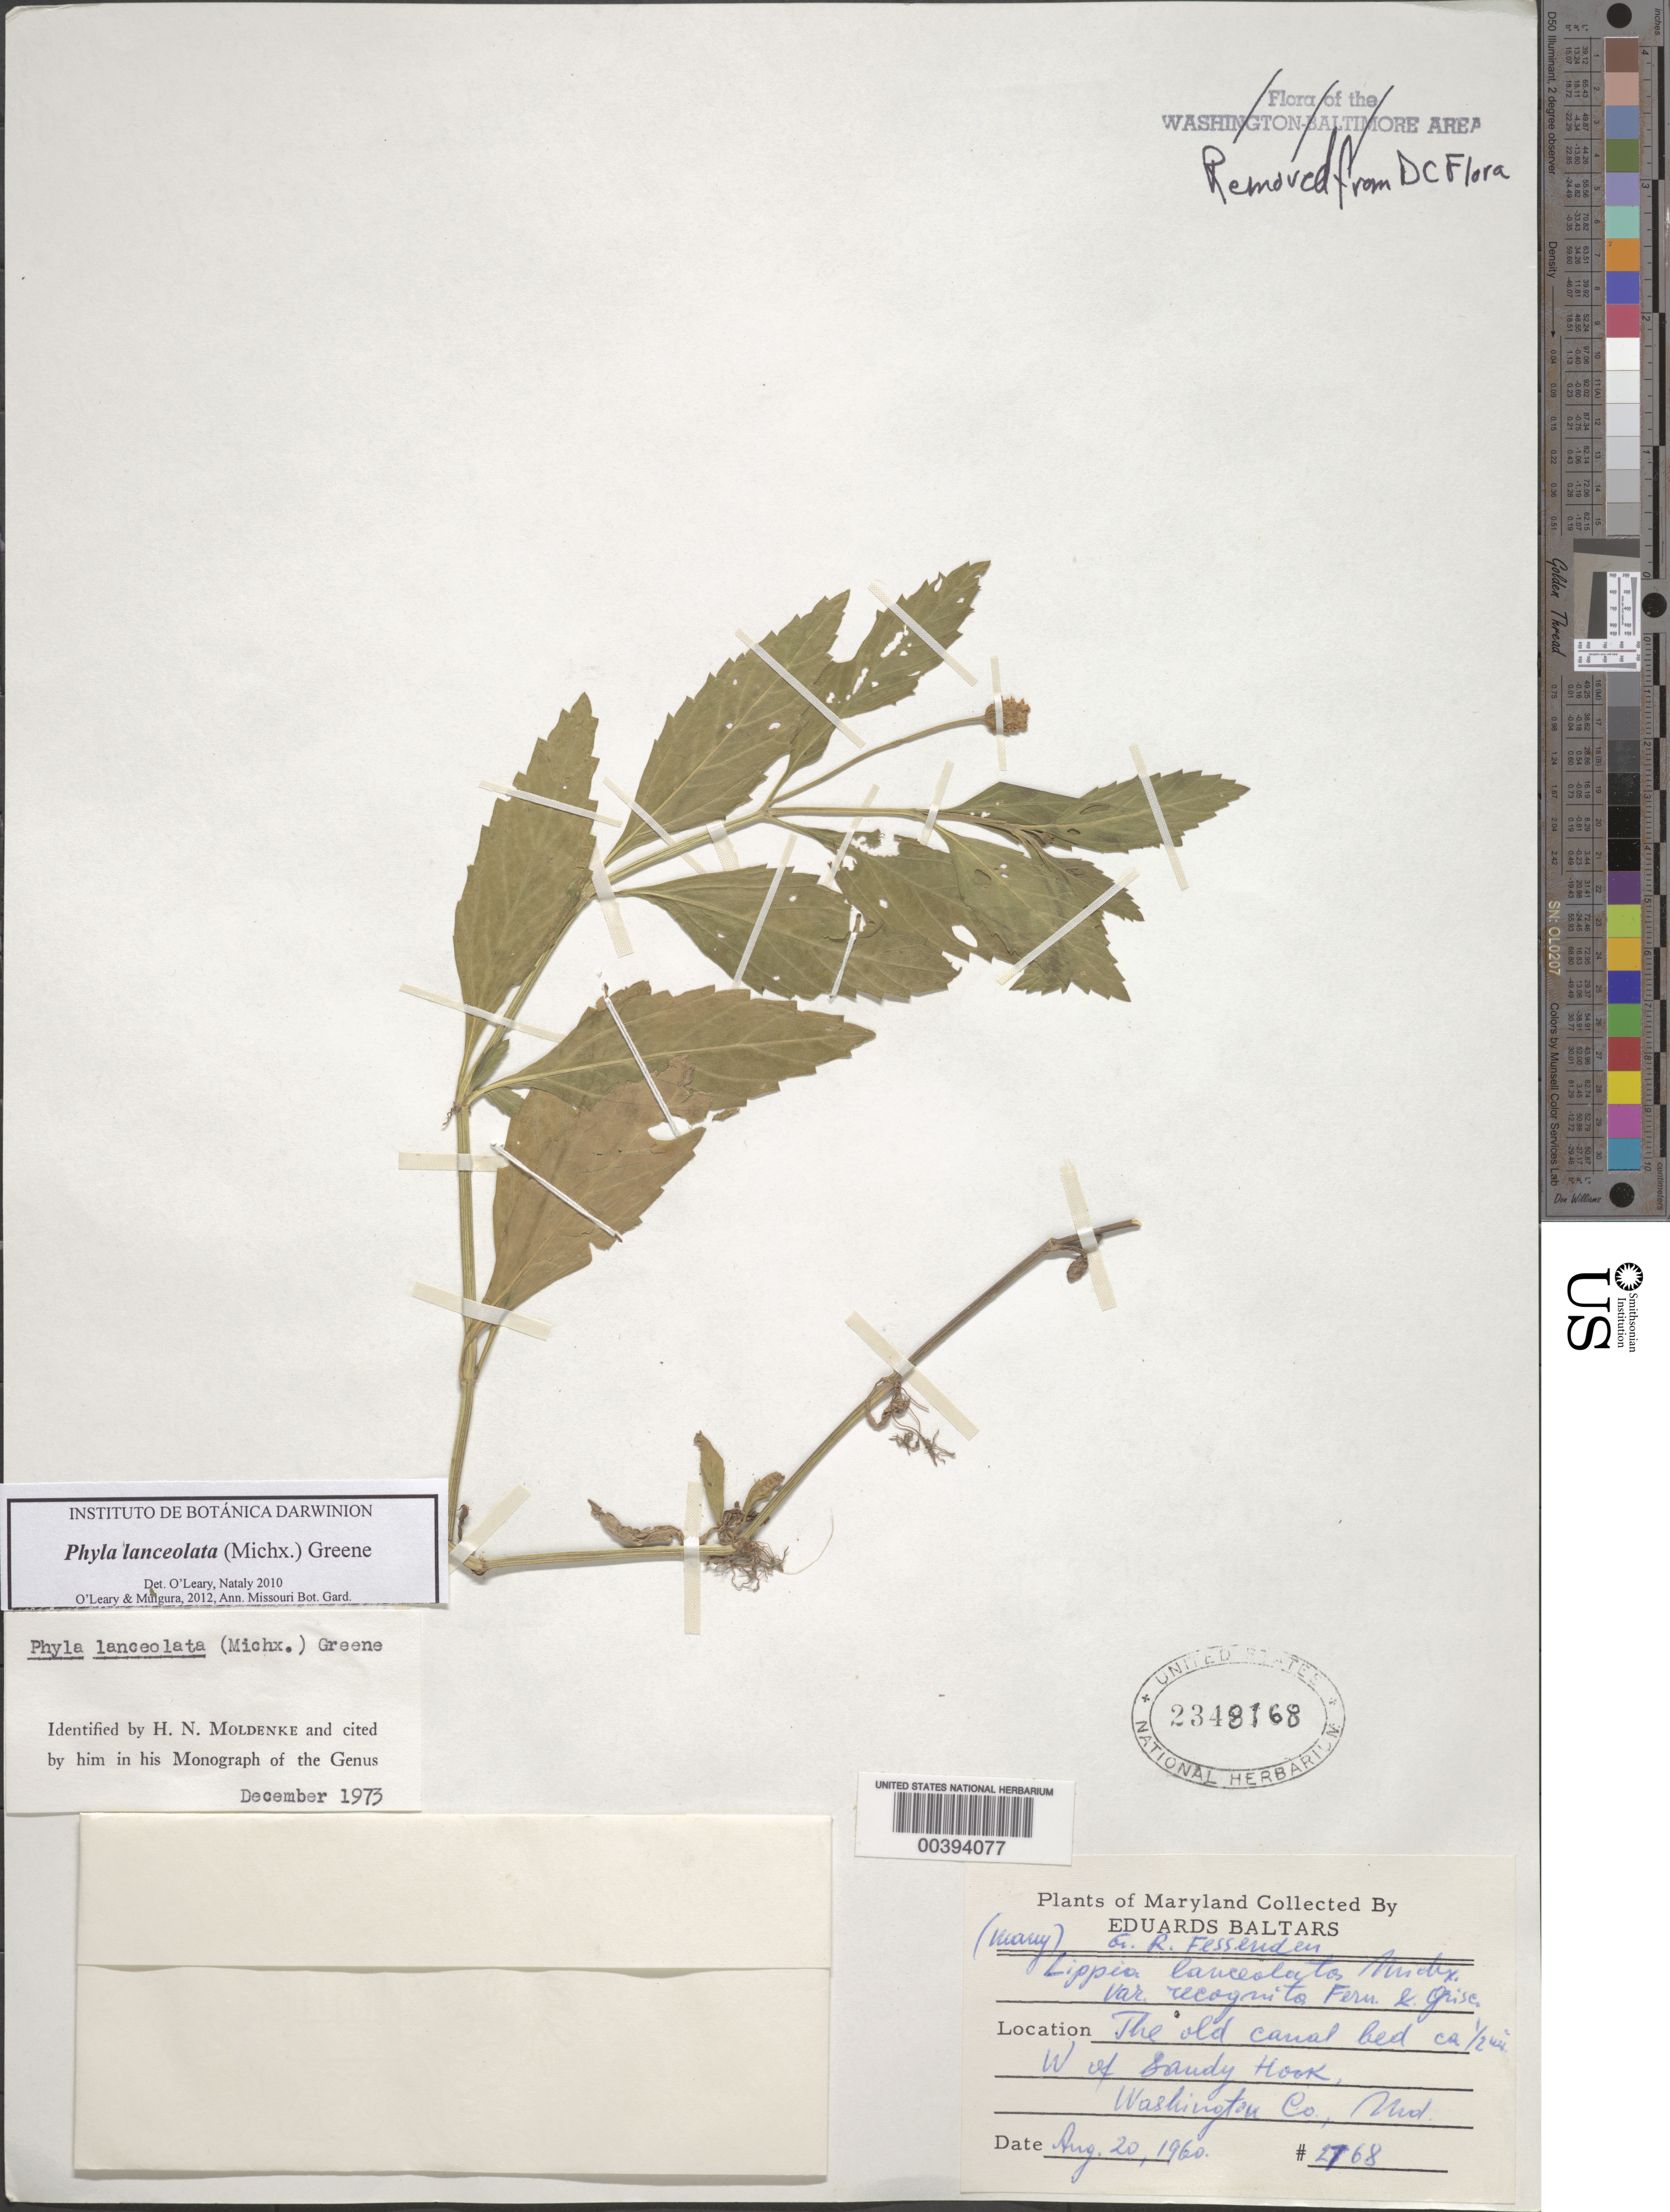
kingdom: Plantae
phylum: Tracheophyta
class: Magnoliopsida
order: Lamiales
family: Verbenaceae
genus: Phyla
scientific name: Phyla lanceolata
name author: (Michx.) Greene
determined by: Moldenke, H. N.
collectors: G. Fessenden & E. Baltars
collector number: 2768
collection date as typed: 20 Aug 1960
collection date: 1960-08-20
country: United States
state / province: Maryland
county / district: Washington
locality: The old canal bed west of sandy hook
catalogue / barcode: US 2348168